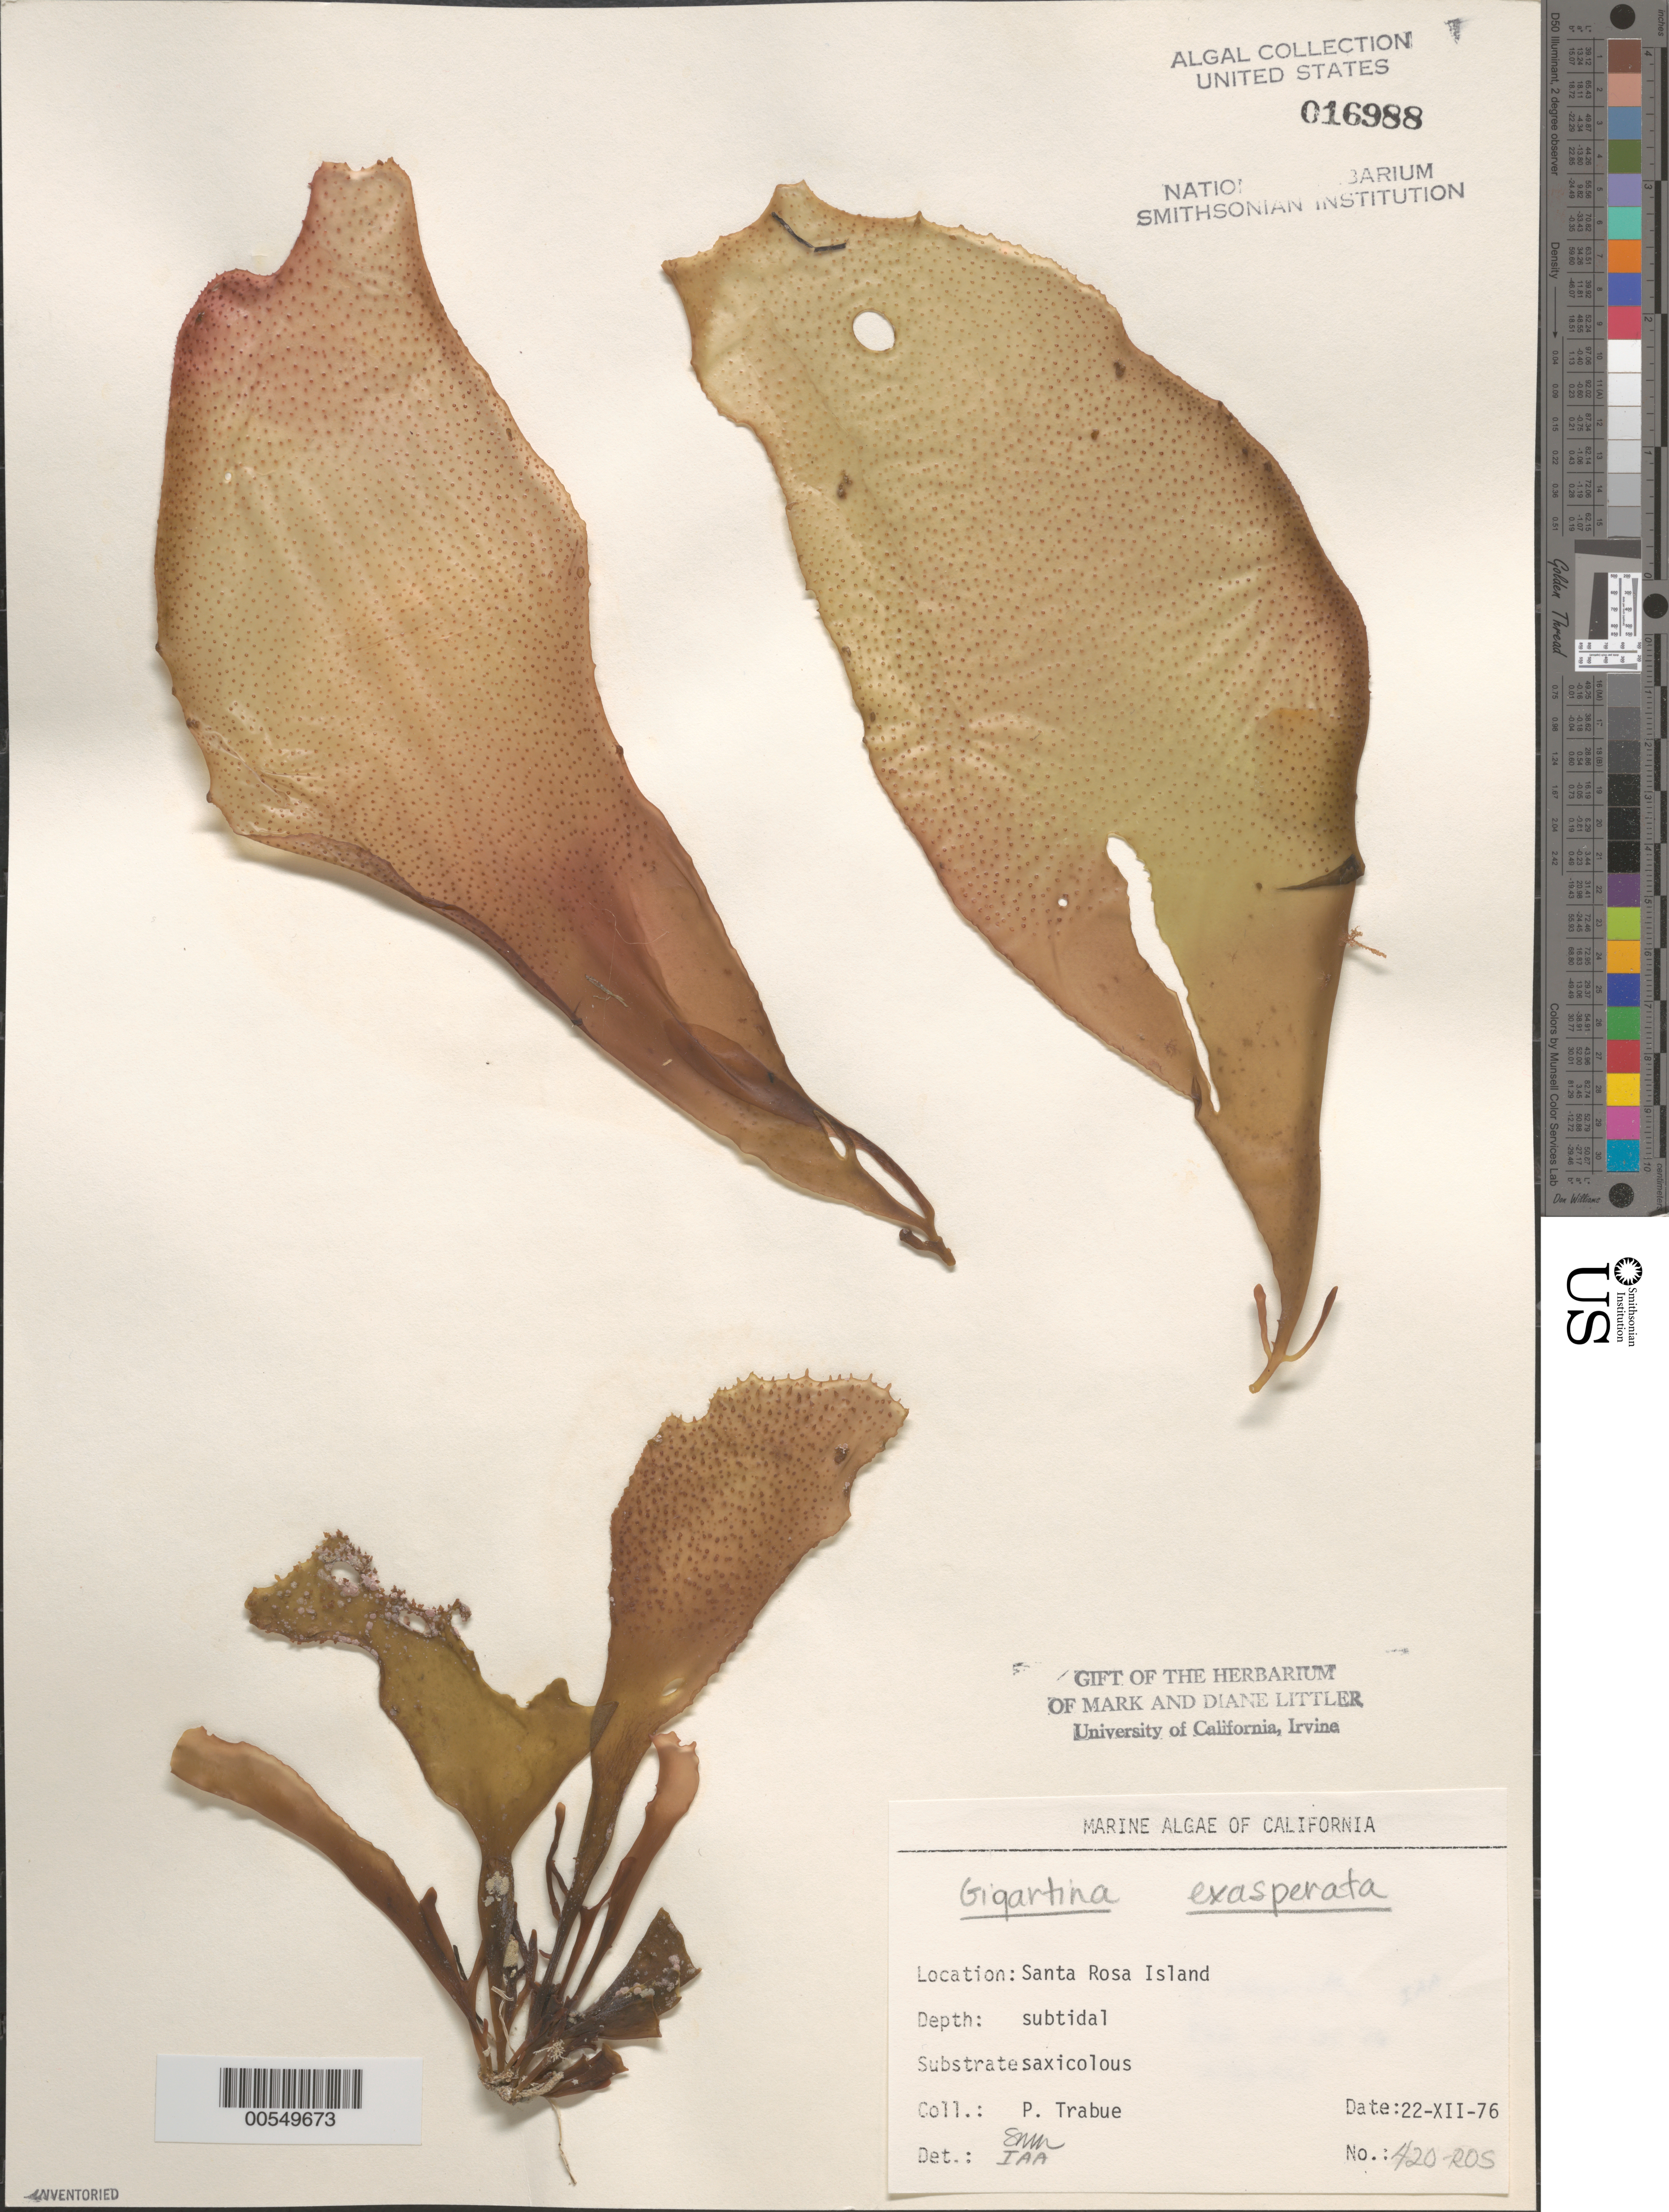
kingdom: Plantae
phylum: Rhodophyta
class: Florideophyceae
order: Gigartinales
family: Gigartinaceae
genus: Chondracanthus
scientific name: Chondracanthus exasperatus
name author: (Harv. & J. Bailey) J.R. Hughey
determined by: Algae name updating Project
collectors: P. J. Trabue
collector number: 420-ROS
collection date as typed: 22 Dec 1976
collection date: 1976-12-22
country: United States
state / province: California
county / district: Santa Barbara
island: Santa Rosa Island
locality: Johnson's Lee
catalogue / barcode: US 16988